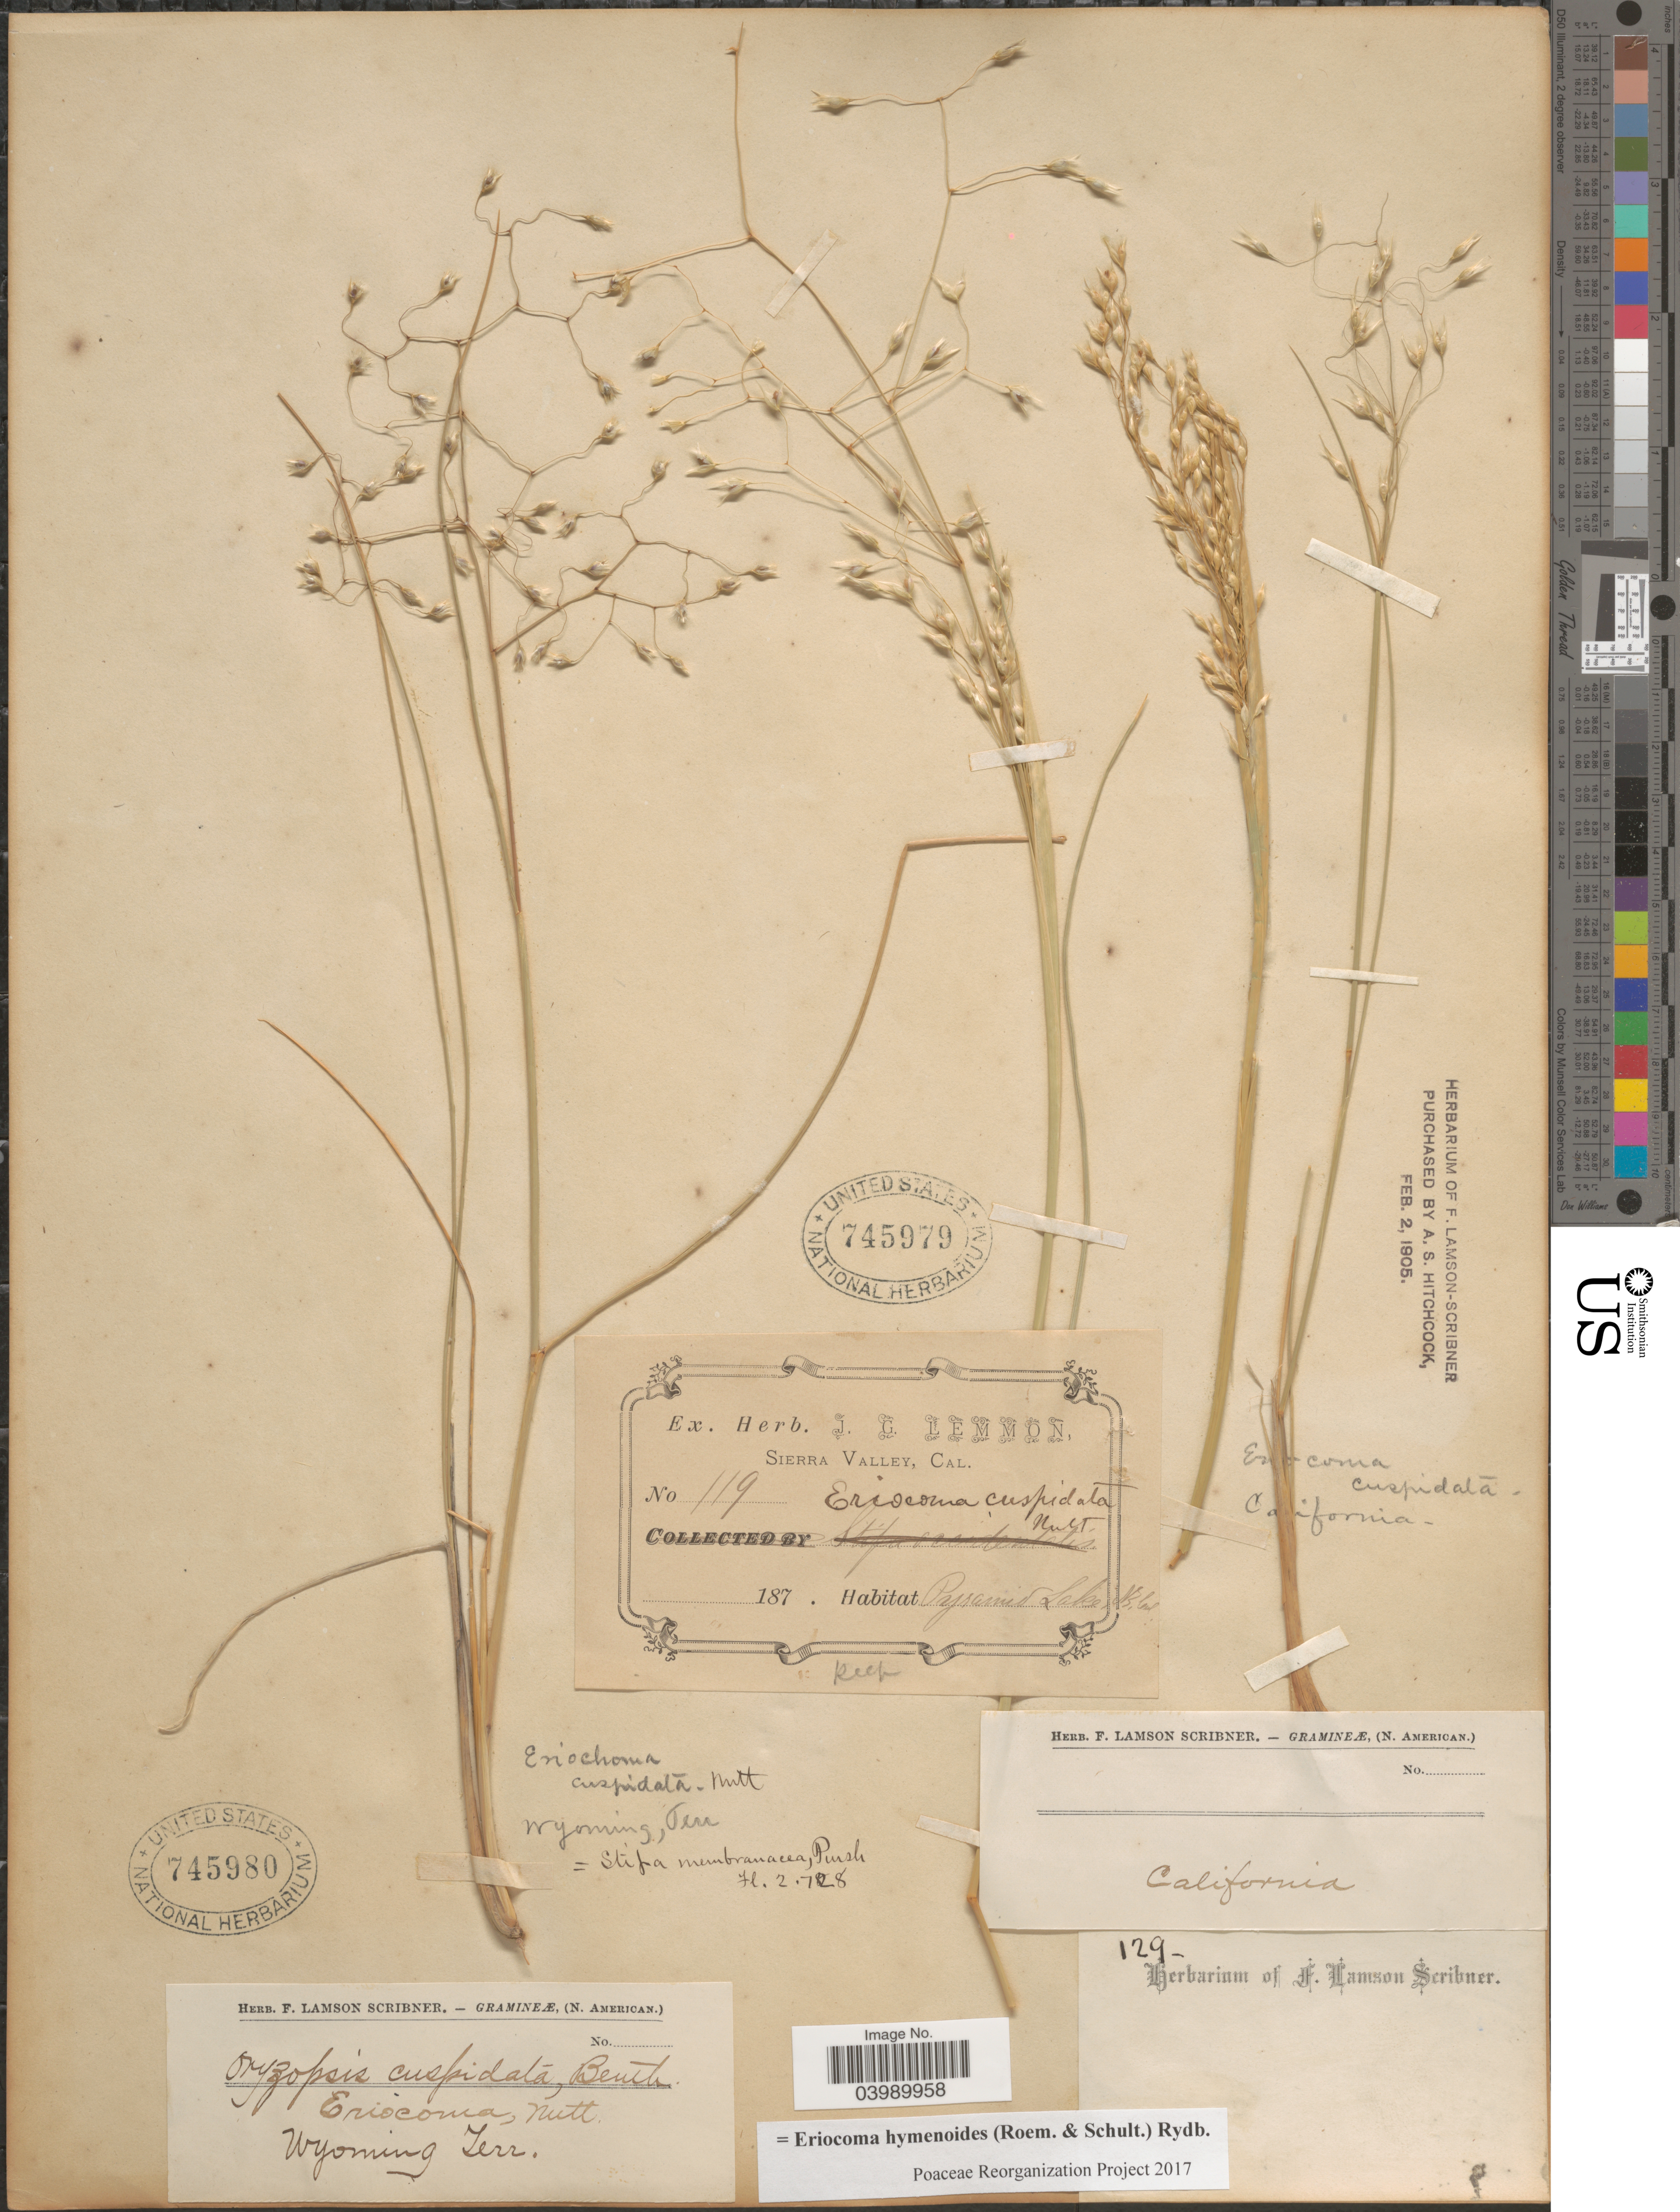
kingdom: Plantae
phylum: Tracheophyta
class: Liliopsida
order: Poales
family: Poaceae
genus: Eriocoma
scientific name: Eriocoma hymenoides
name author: (Roem. & Schult.) Rydb.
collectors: ex herb. F. Lamson Scribner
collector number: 129 ?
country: United States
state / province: Wyoming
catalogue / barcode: US 745980